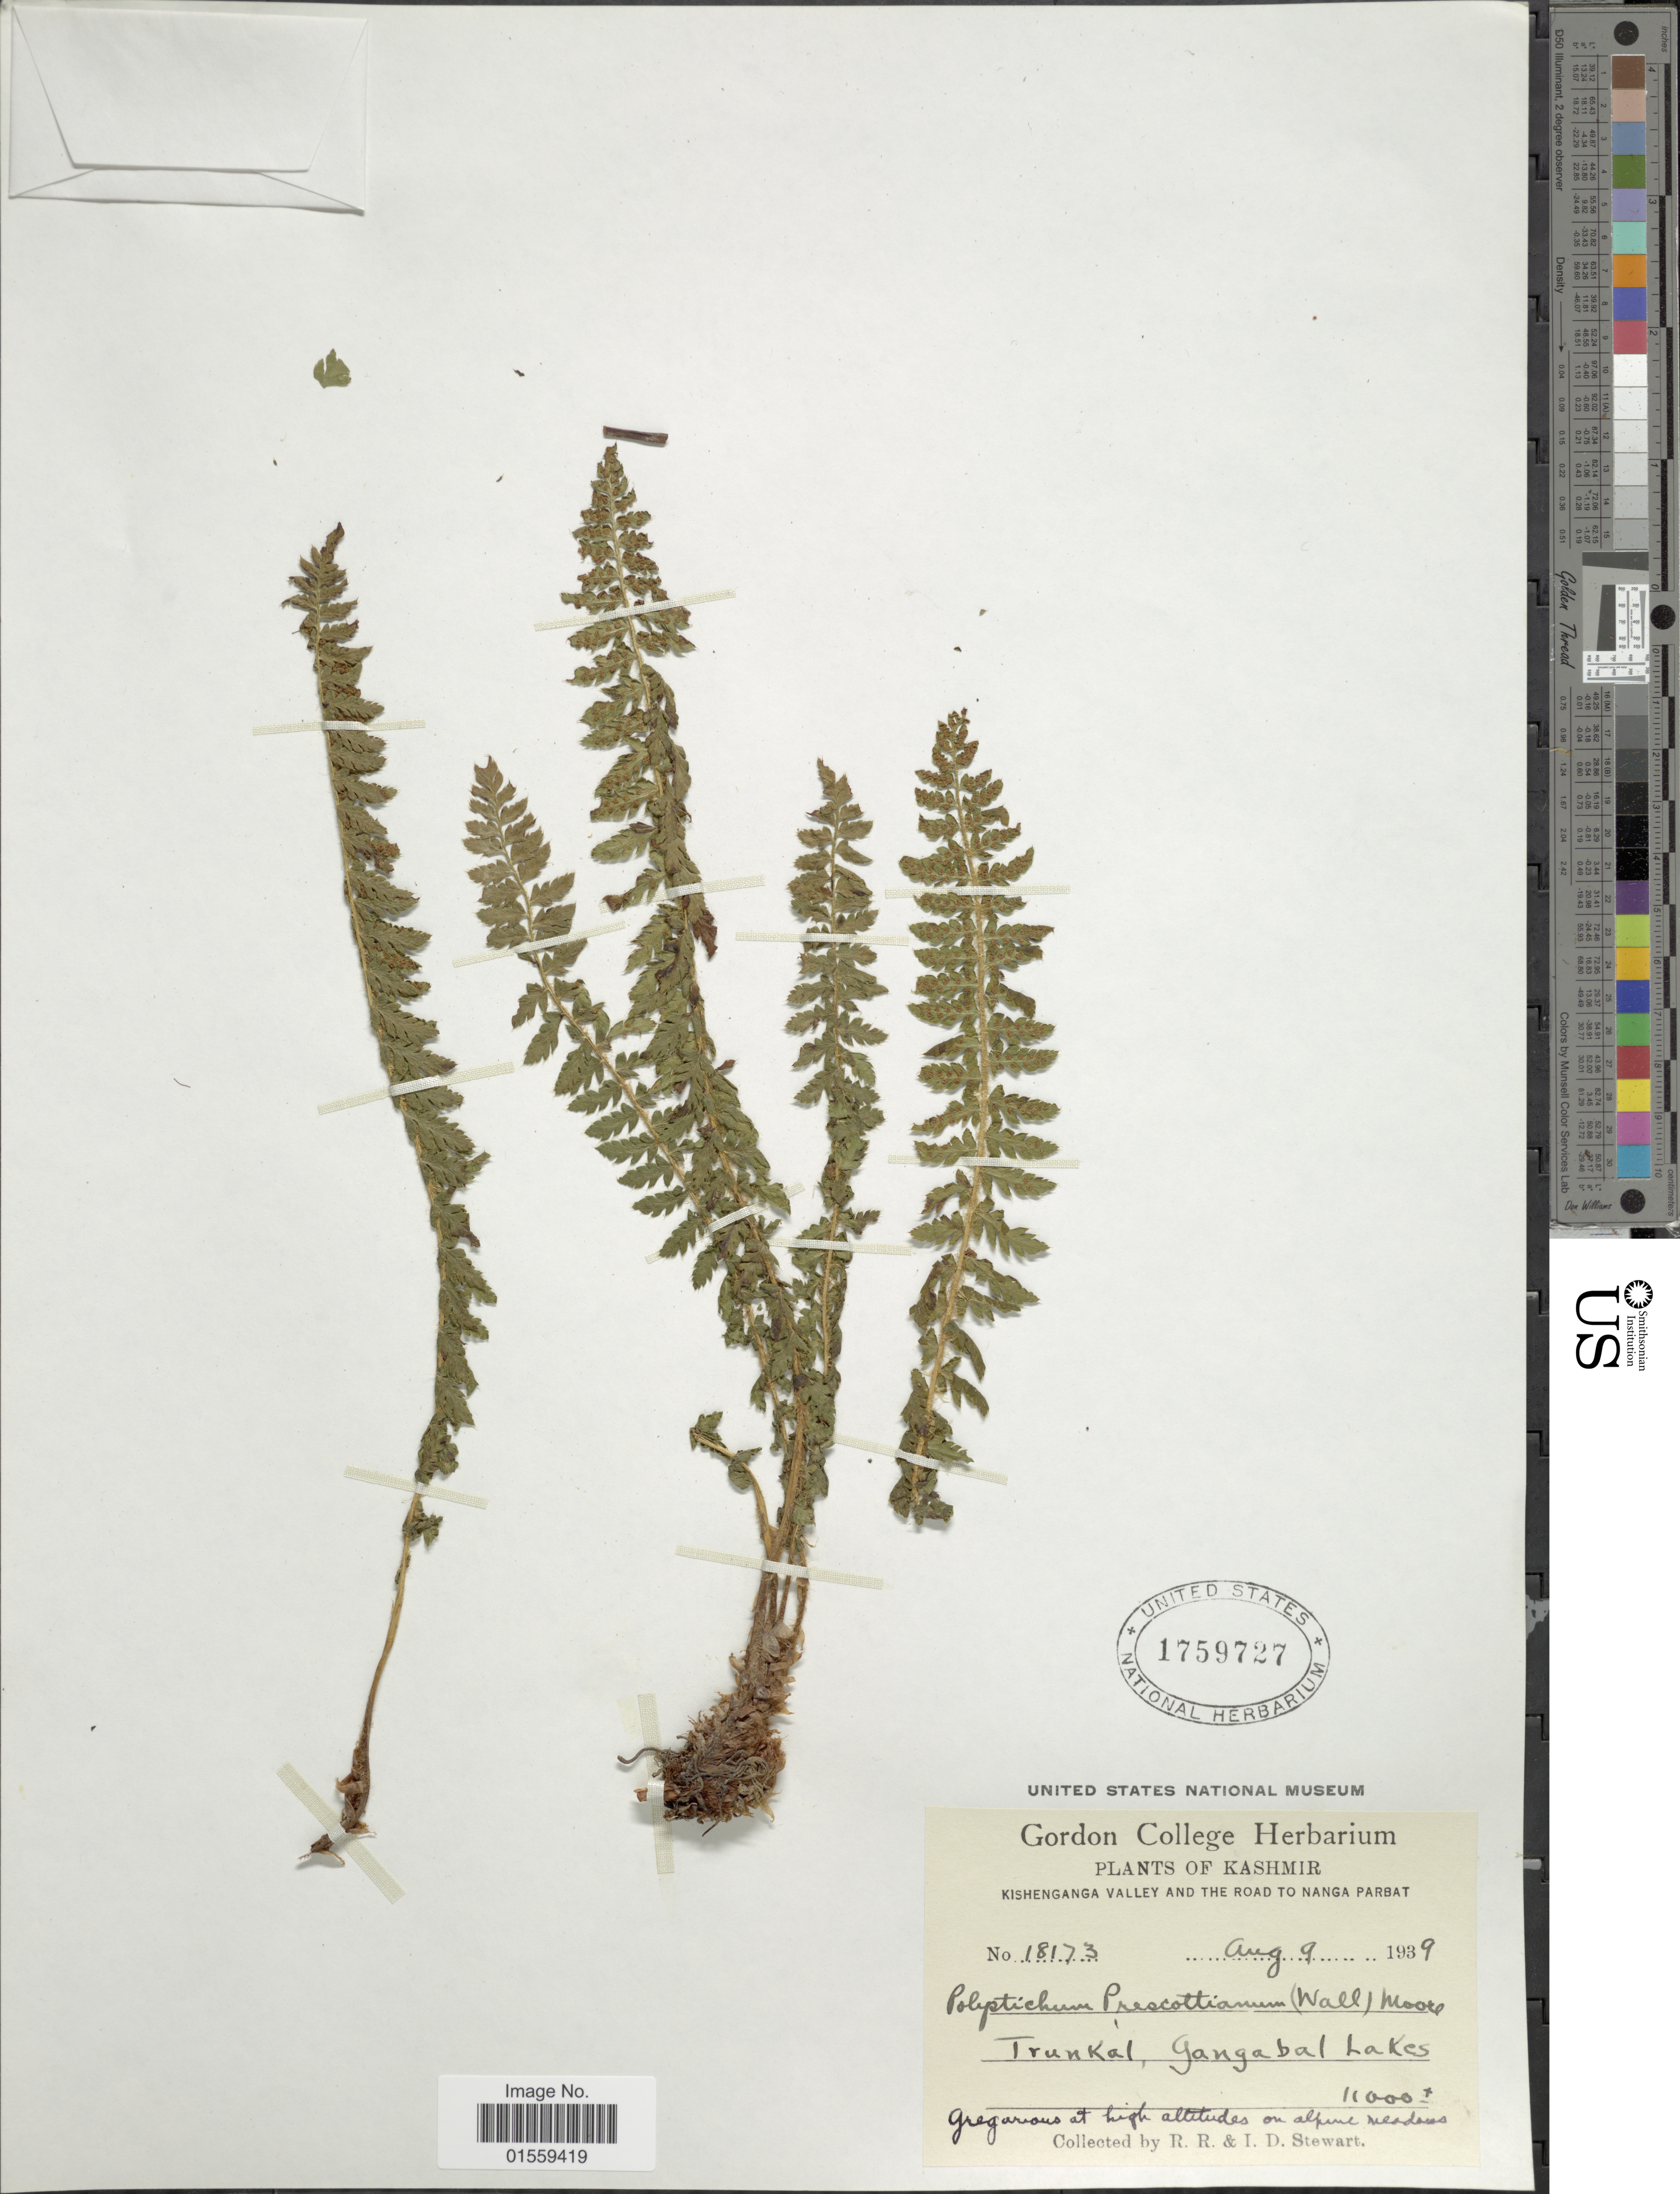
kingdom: Plantae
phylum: Tracheophyta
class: Polypodiopsida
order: Polypodiales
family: Dryopteridaceae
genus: Polystichum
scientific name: Polystichum prescottianum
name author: (Wall. ex Mett.) T. Moore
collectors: R. R. Stewart & I. Stewart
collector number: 18173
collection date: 1939-08-09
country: India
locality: Kashmir, Kishenganga Valley and the Road to Nanga Parbat, Trunkal, Gangabal Lakes.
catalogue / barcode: US 1759727